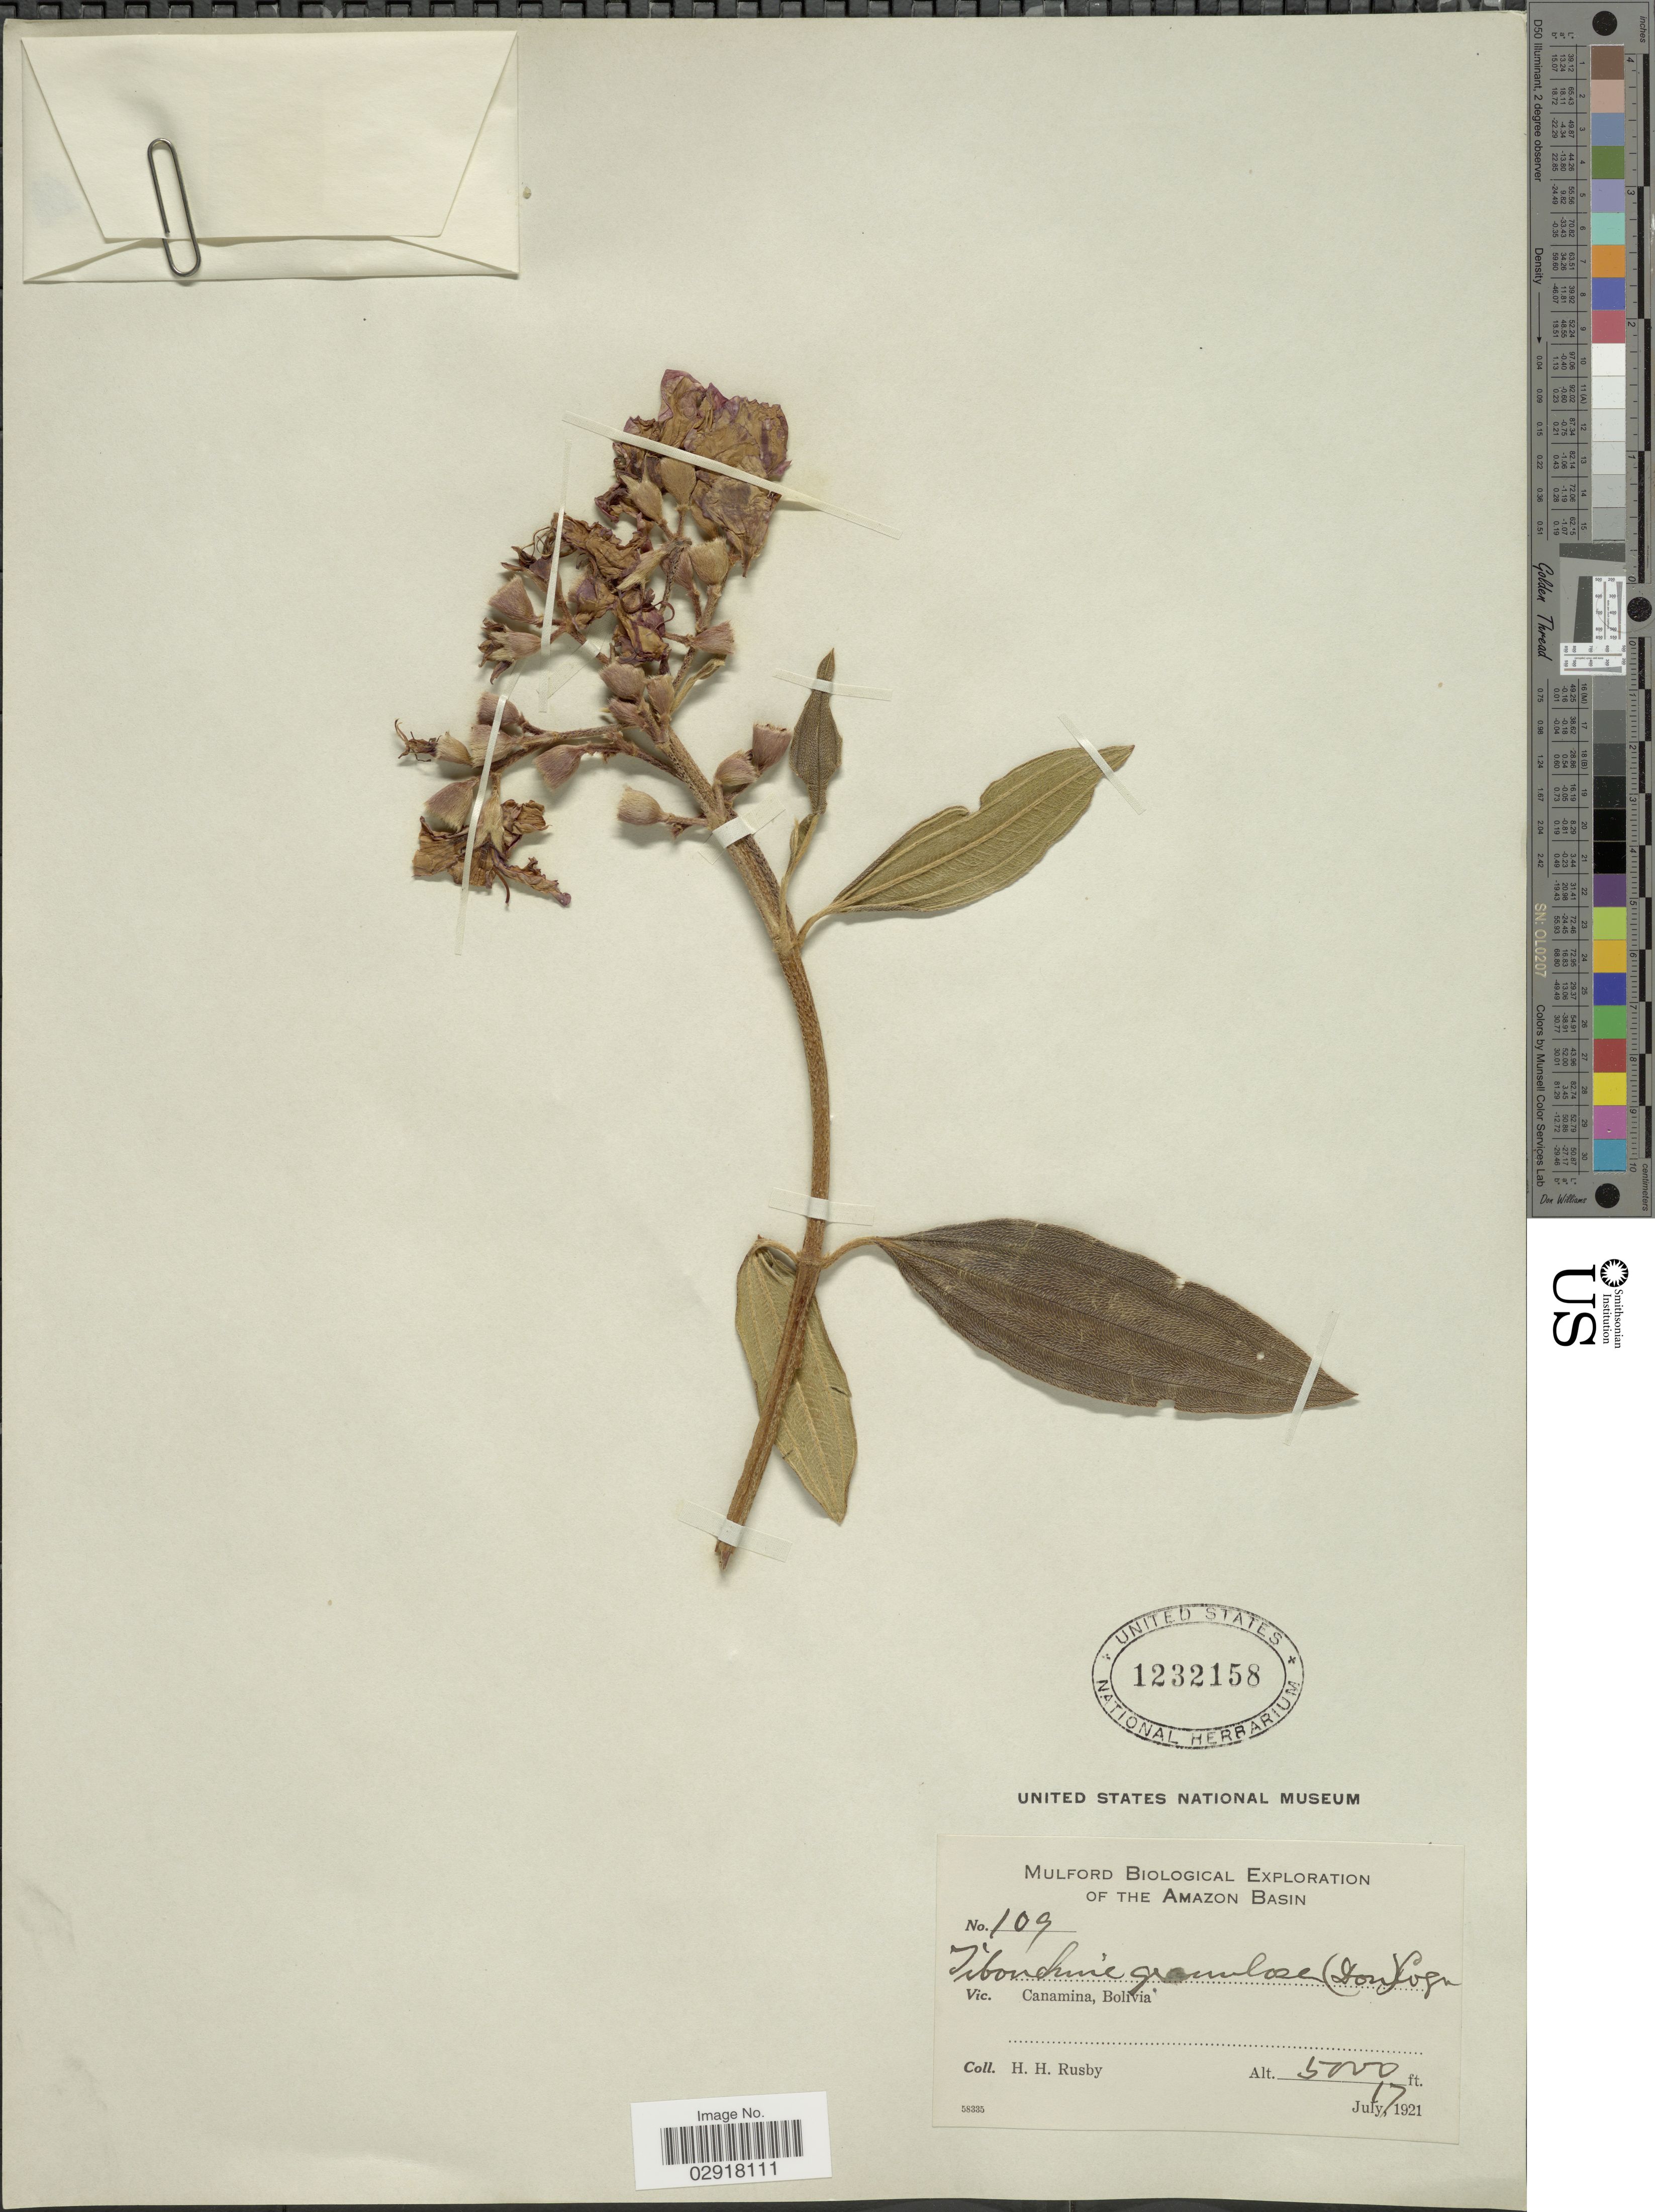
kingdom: Plantae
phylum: Tracheophyta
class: Magnoliopsida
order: Myrtales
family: Melastomataceae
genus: Pleroma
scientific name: Pleroma granulosum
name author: (Desr.) D. Don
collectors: H. H. Rusby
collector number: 109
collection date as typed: July 17, 1921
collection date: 1921-07-17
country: Bolivia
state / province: La Paz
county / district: Inquisivi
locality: Cañamina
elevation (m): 1524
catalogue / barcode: US 1232158